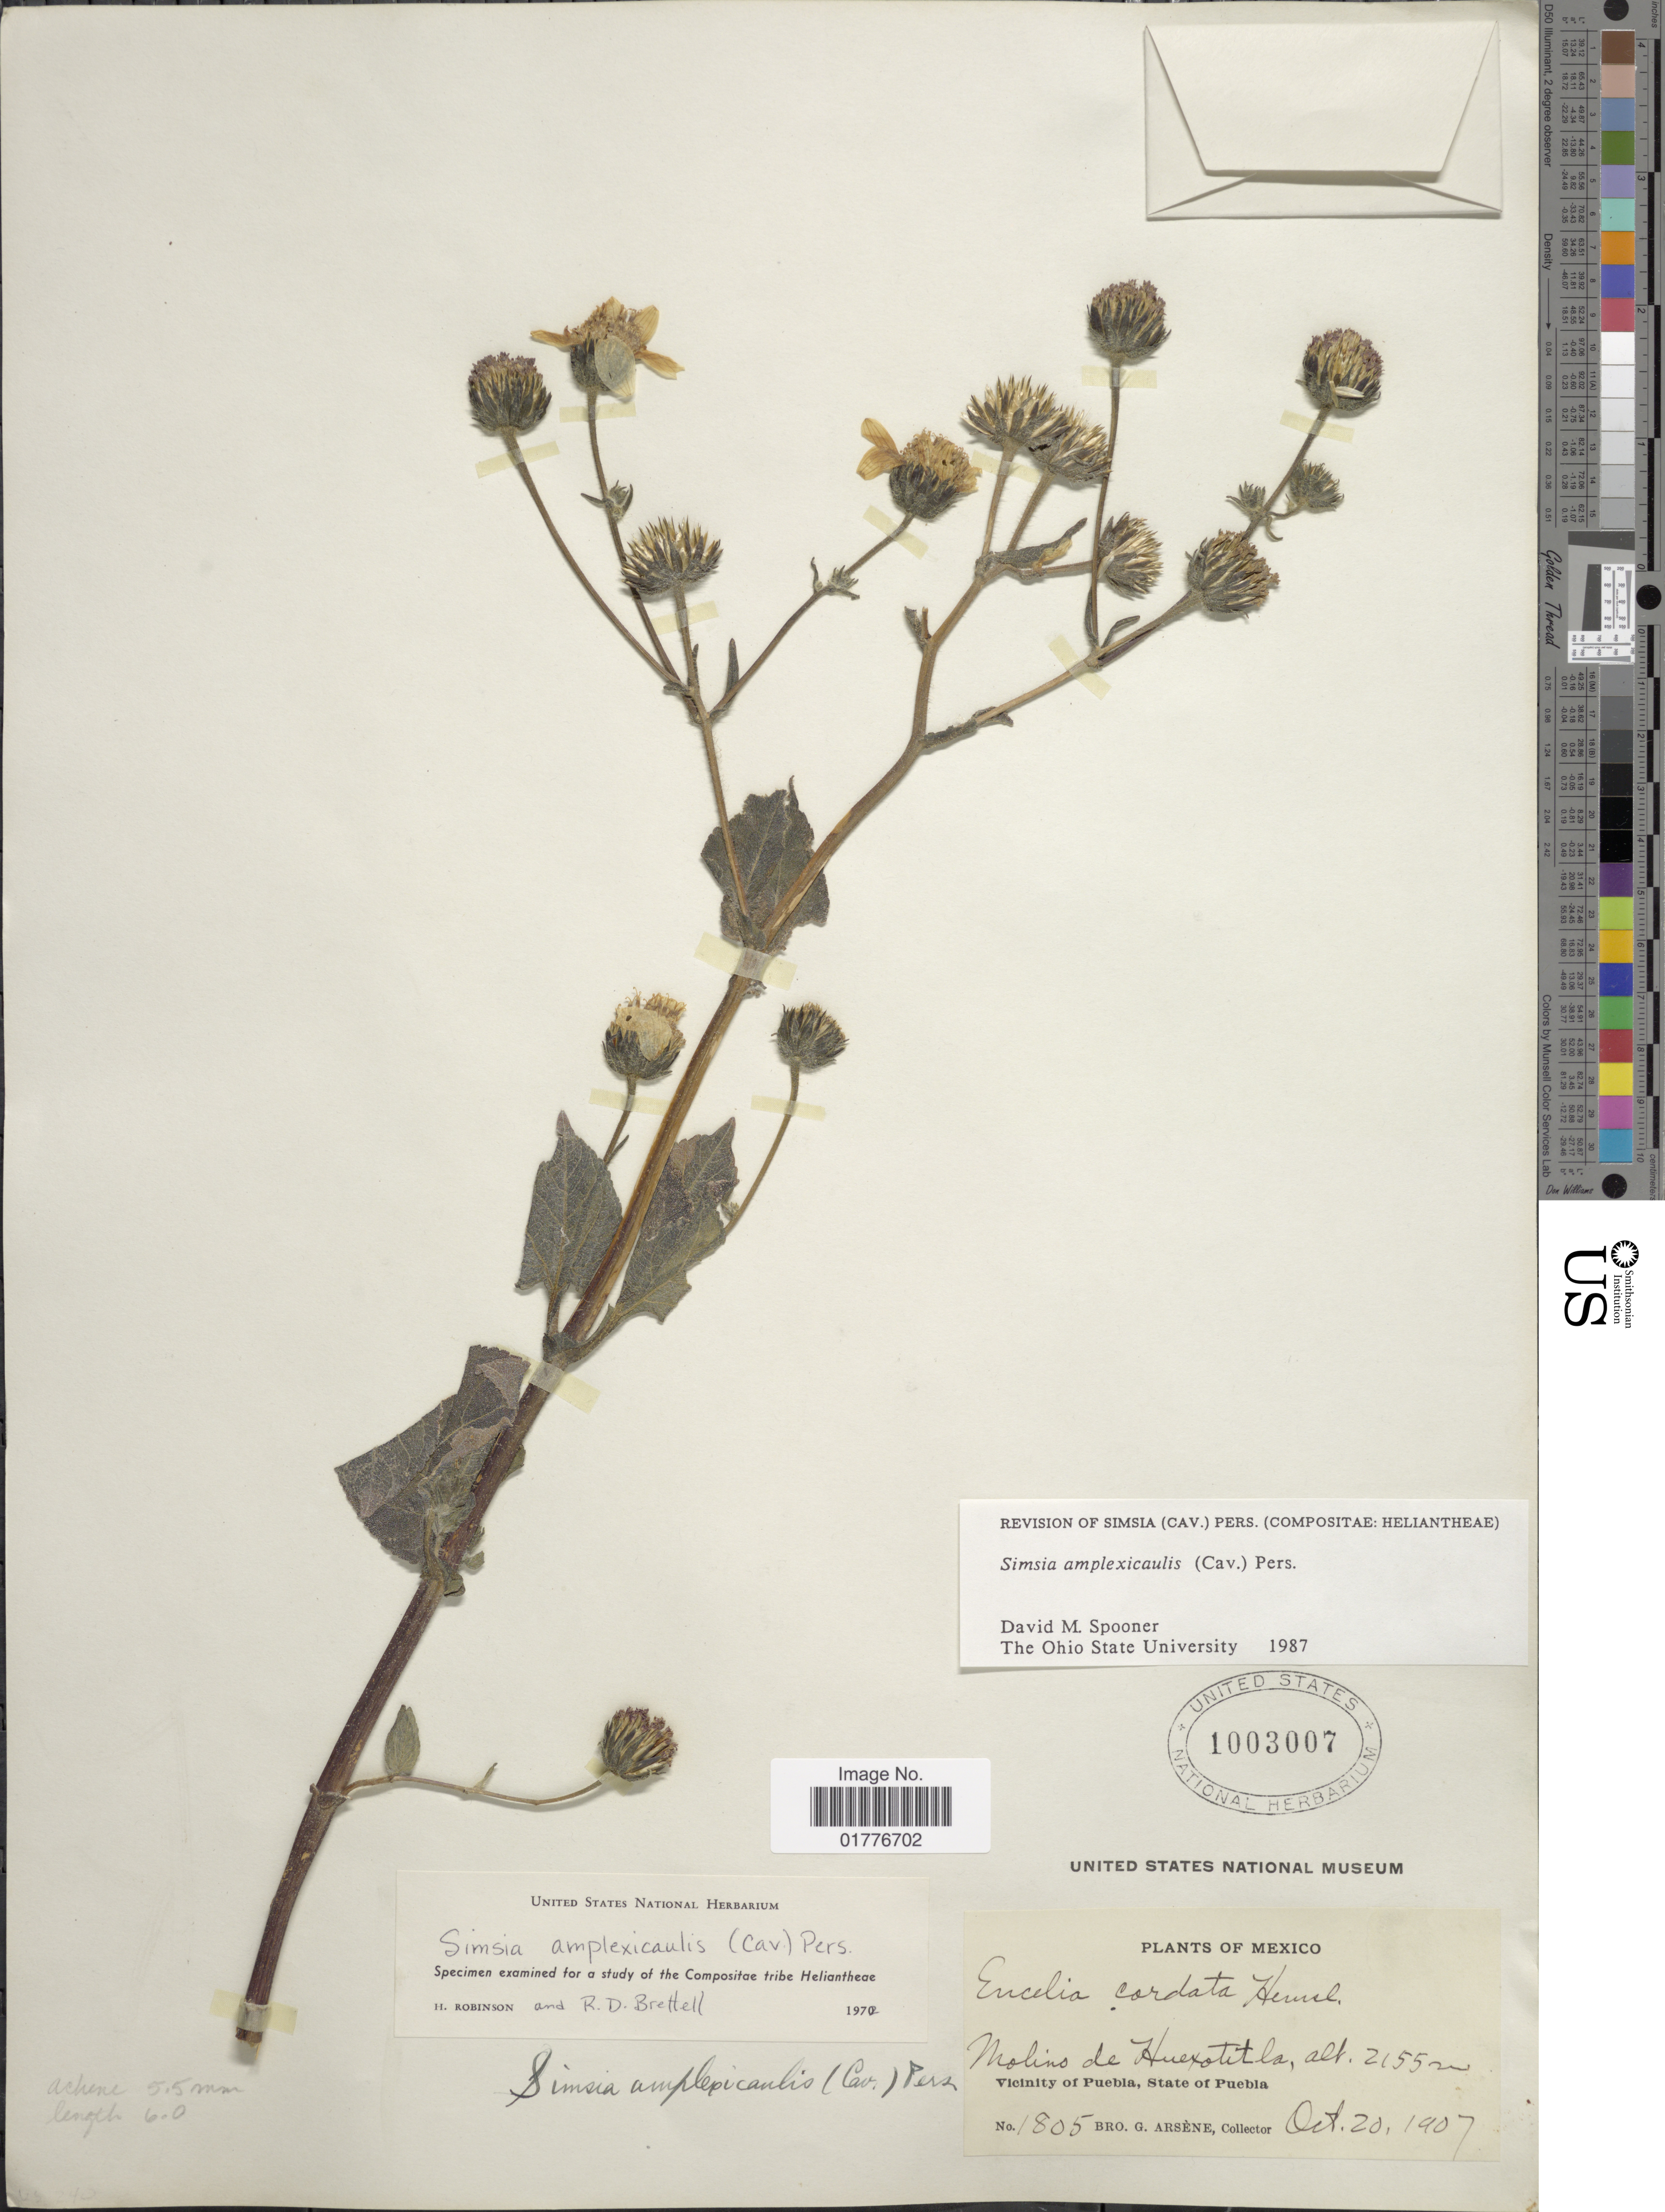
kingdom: Plantae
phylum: Tracheophyta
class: Magnoliopsida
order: Asterales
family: Asteraceae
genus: Simsia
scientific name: Simsia amplexicaulis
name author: (Cav.) Pers.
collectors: Bro. G. Arsène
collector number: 1805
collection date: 1907-10-20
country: Mexico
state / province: Puebla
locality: Molino de Huexotitla. Vicinity of Puebla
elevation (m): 2155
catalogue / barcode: US 1003007